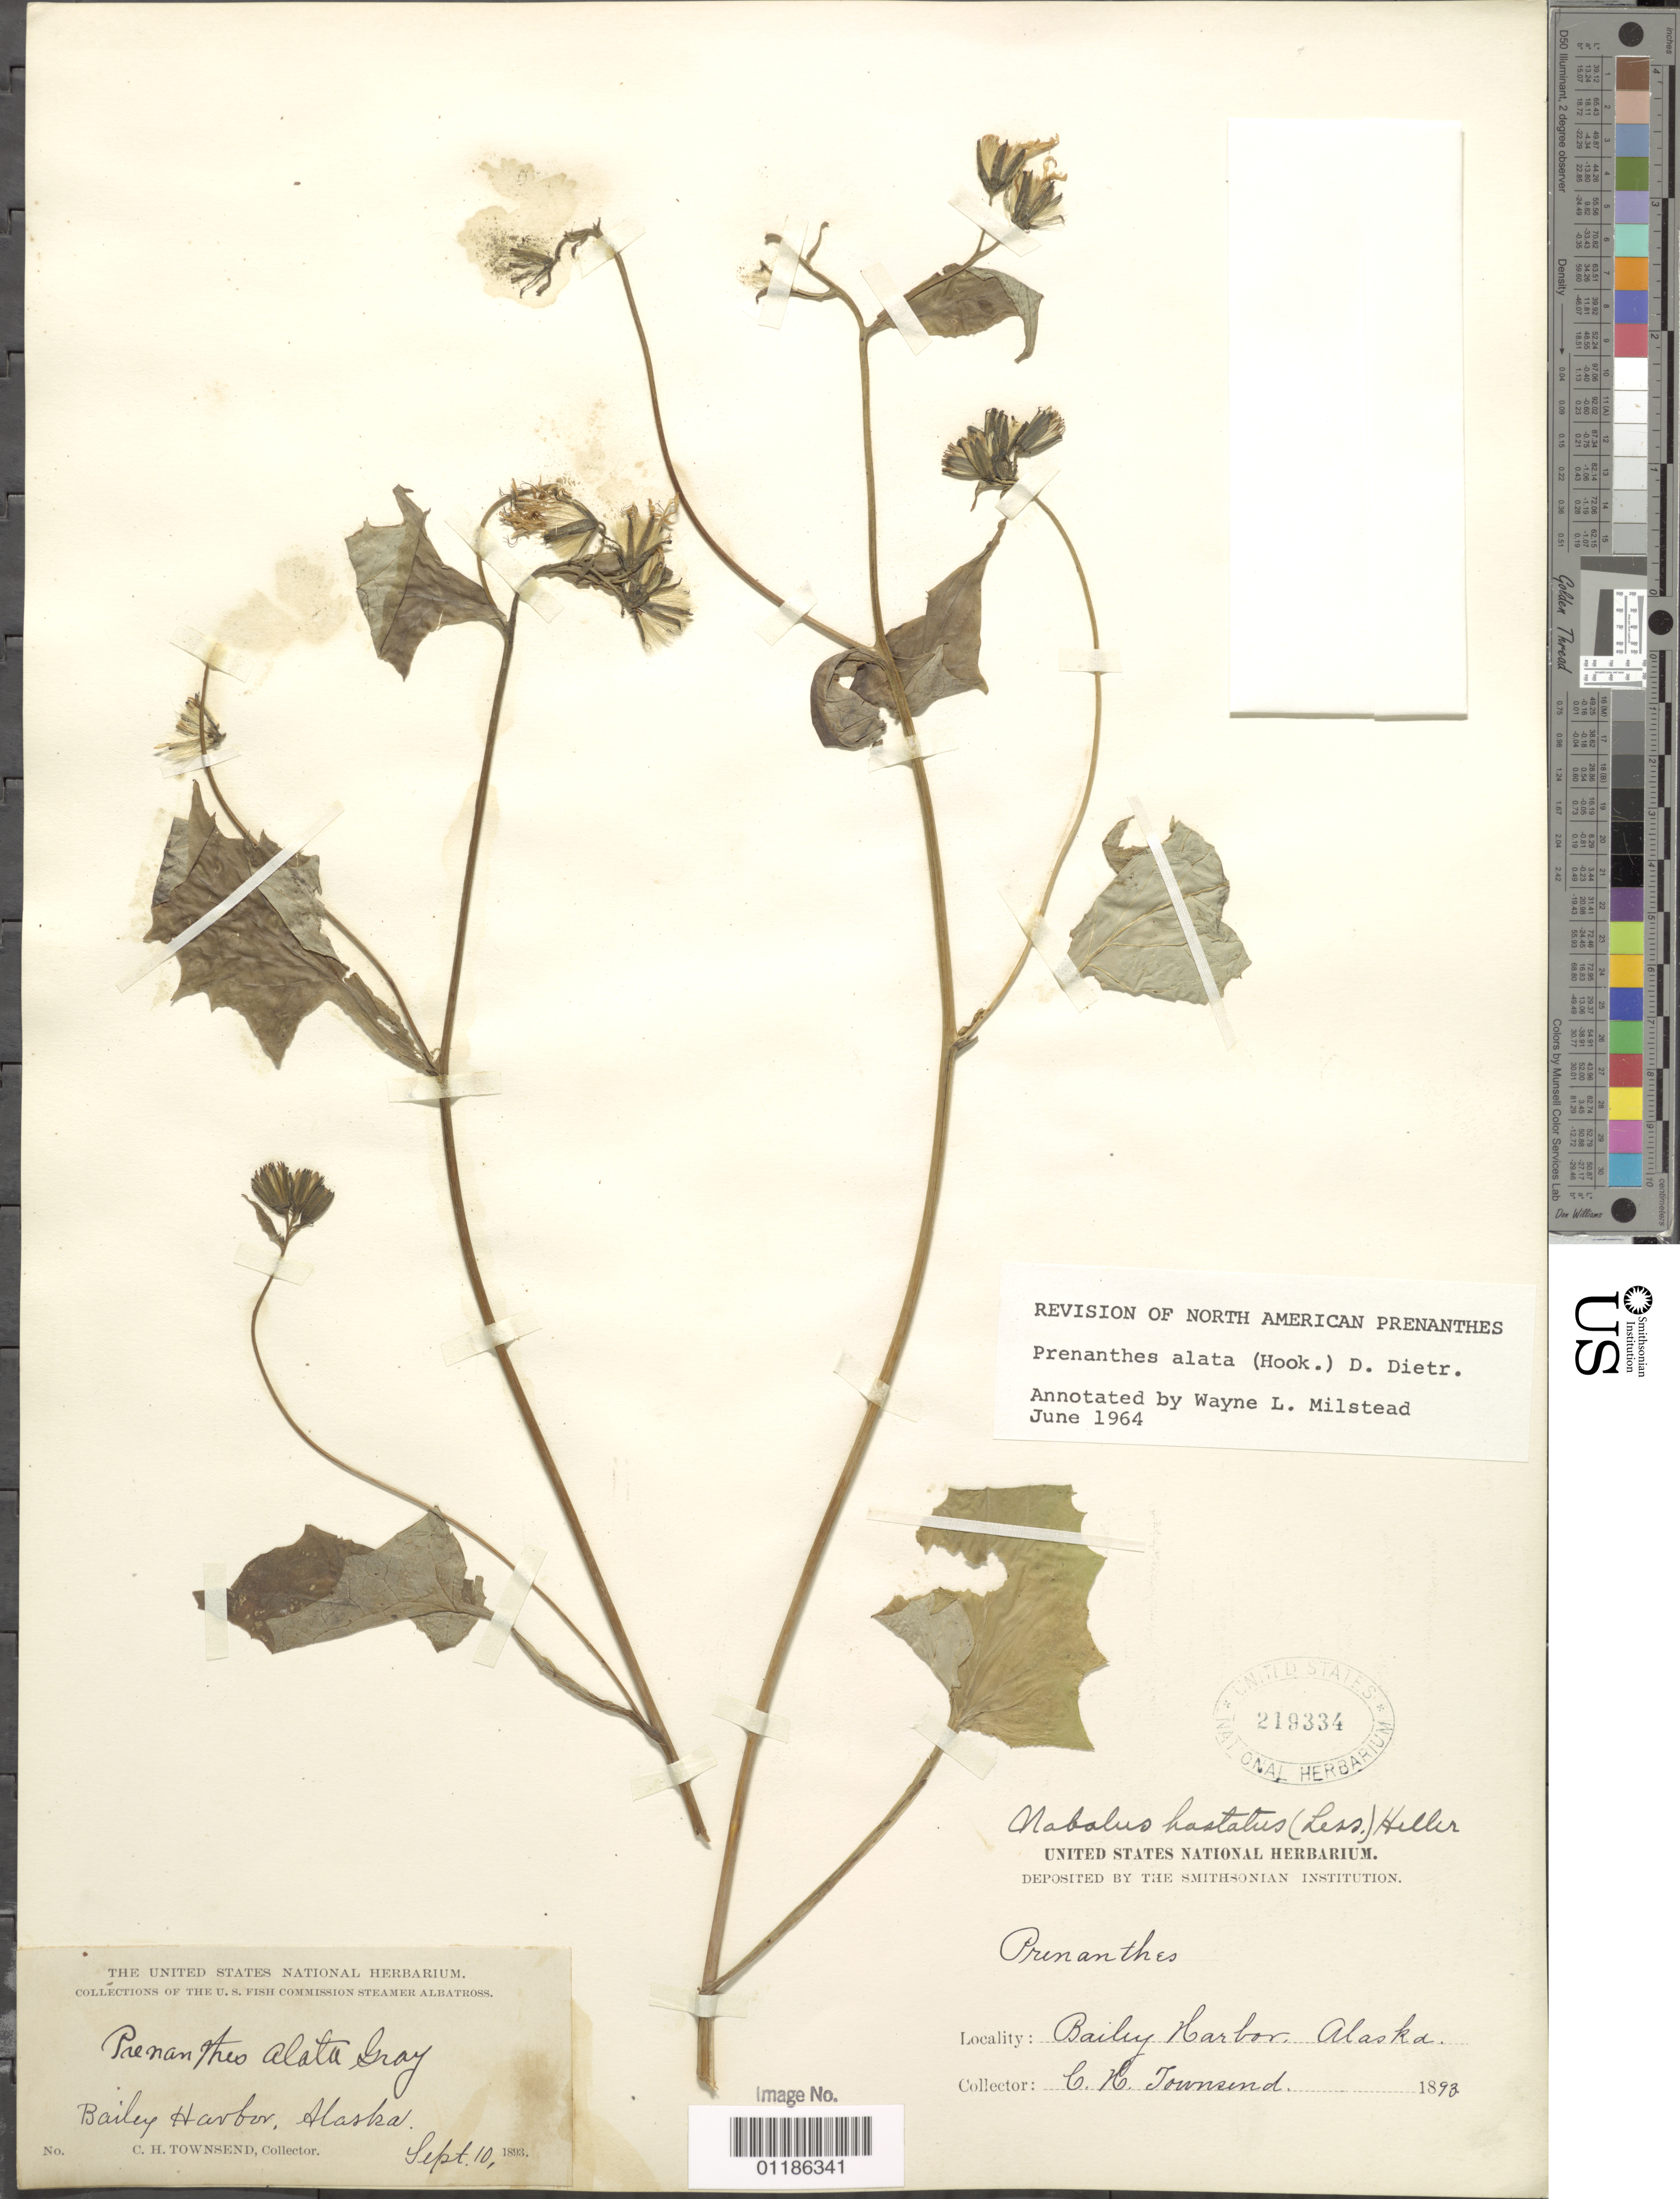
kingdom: Plantae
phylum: Tracheophyta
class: Magnoliopsida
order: Asterales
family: Asteraceae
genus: Nabalus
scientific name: Nabalus alatus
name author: Hook.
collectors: C. H. Townsend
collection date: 1893-09-10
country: United States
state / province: Alaska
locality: Baily Harbor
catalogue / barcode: US 219334